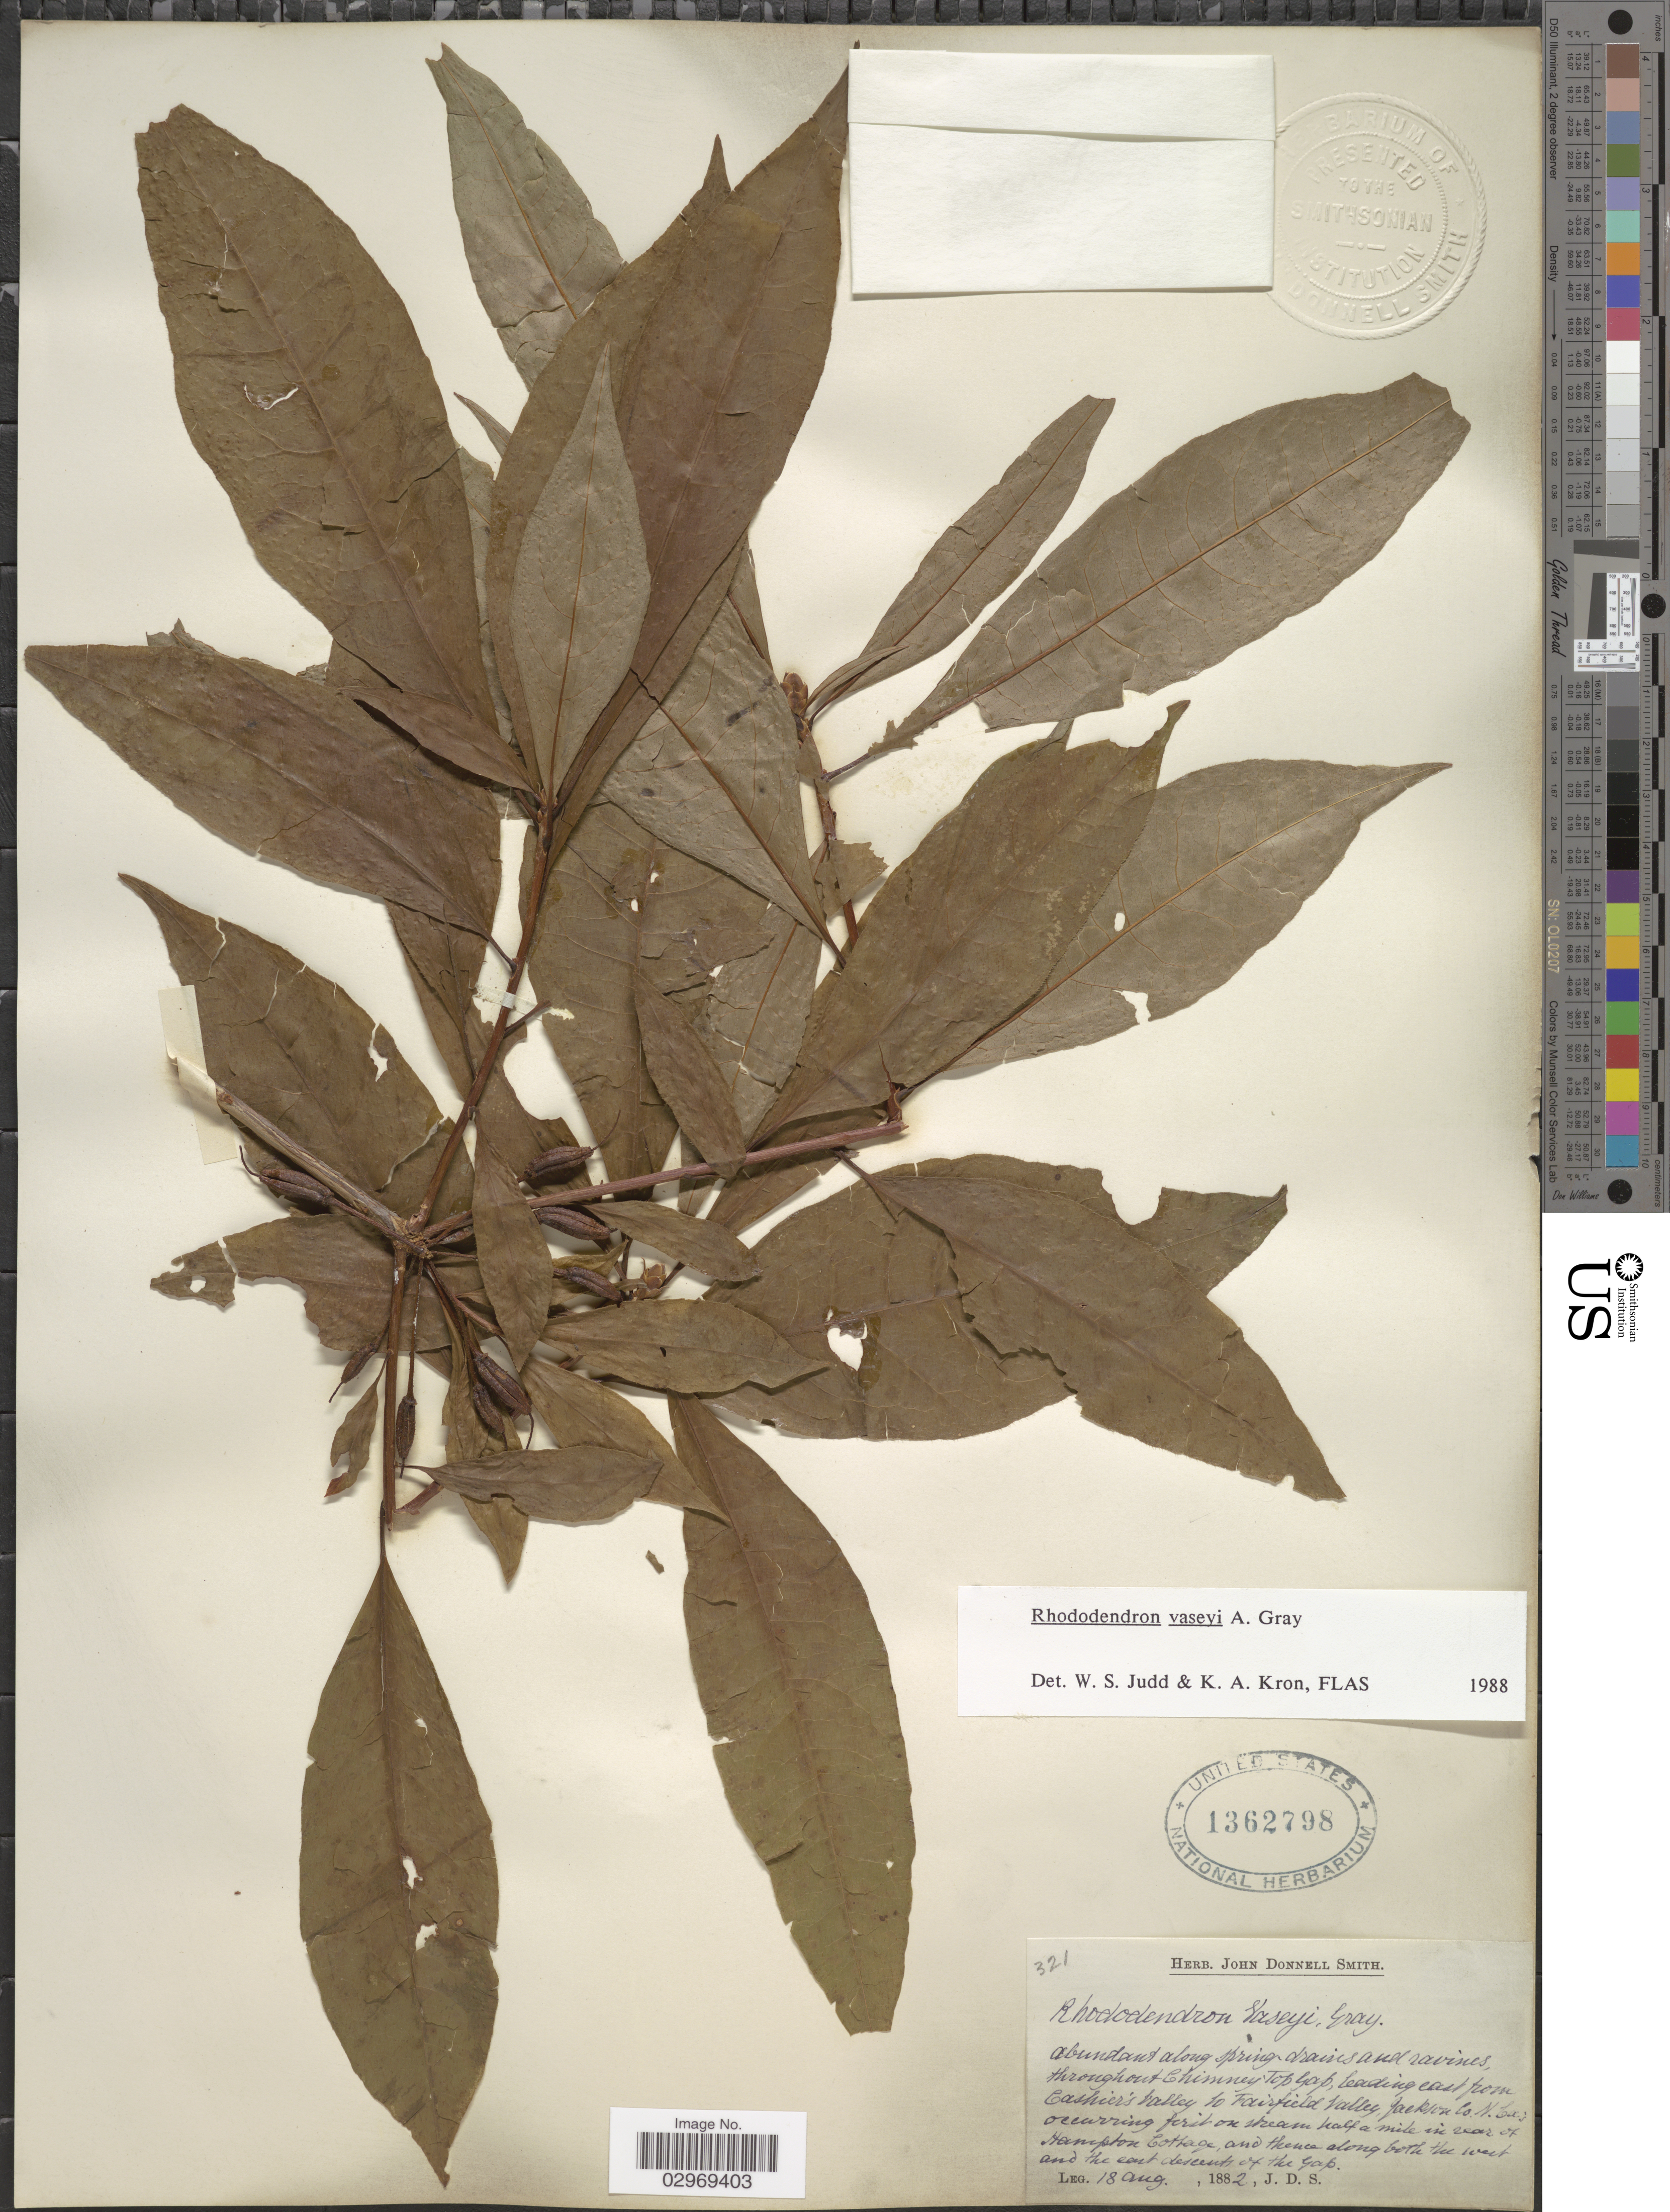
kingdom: Plantae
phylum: Tracheophyta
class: Magnoliopsida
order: Ericales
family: Ericaceae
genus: Rhododendron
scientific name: Rhododendron vaseyi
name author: A. Gray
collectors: J. Donnell Smith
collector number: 321?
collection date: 1882-08-18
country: United States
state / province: North Carolina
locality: Throughout Chimney Top Gap, leading east from Cashier's Valley to Fairfield Valley, Jackson Co., occuring first on stream half a mile in rear of Hampton Cottage, and thence along both the west and the east descent of the Gap.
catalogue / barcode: US 1362798